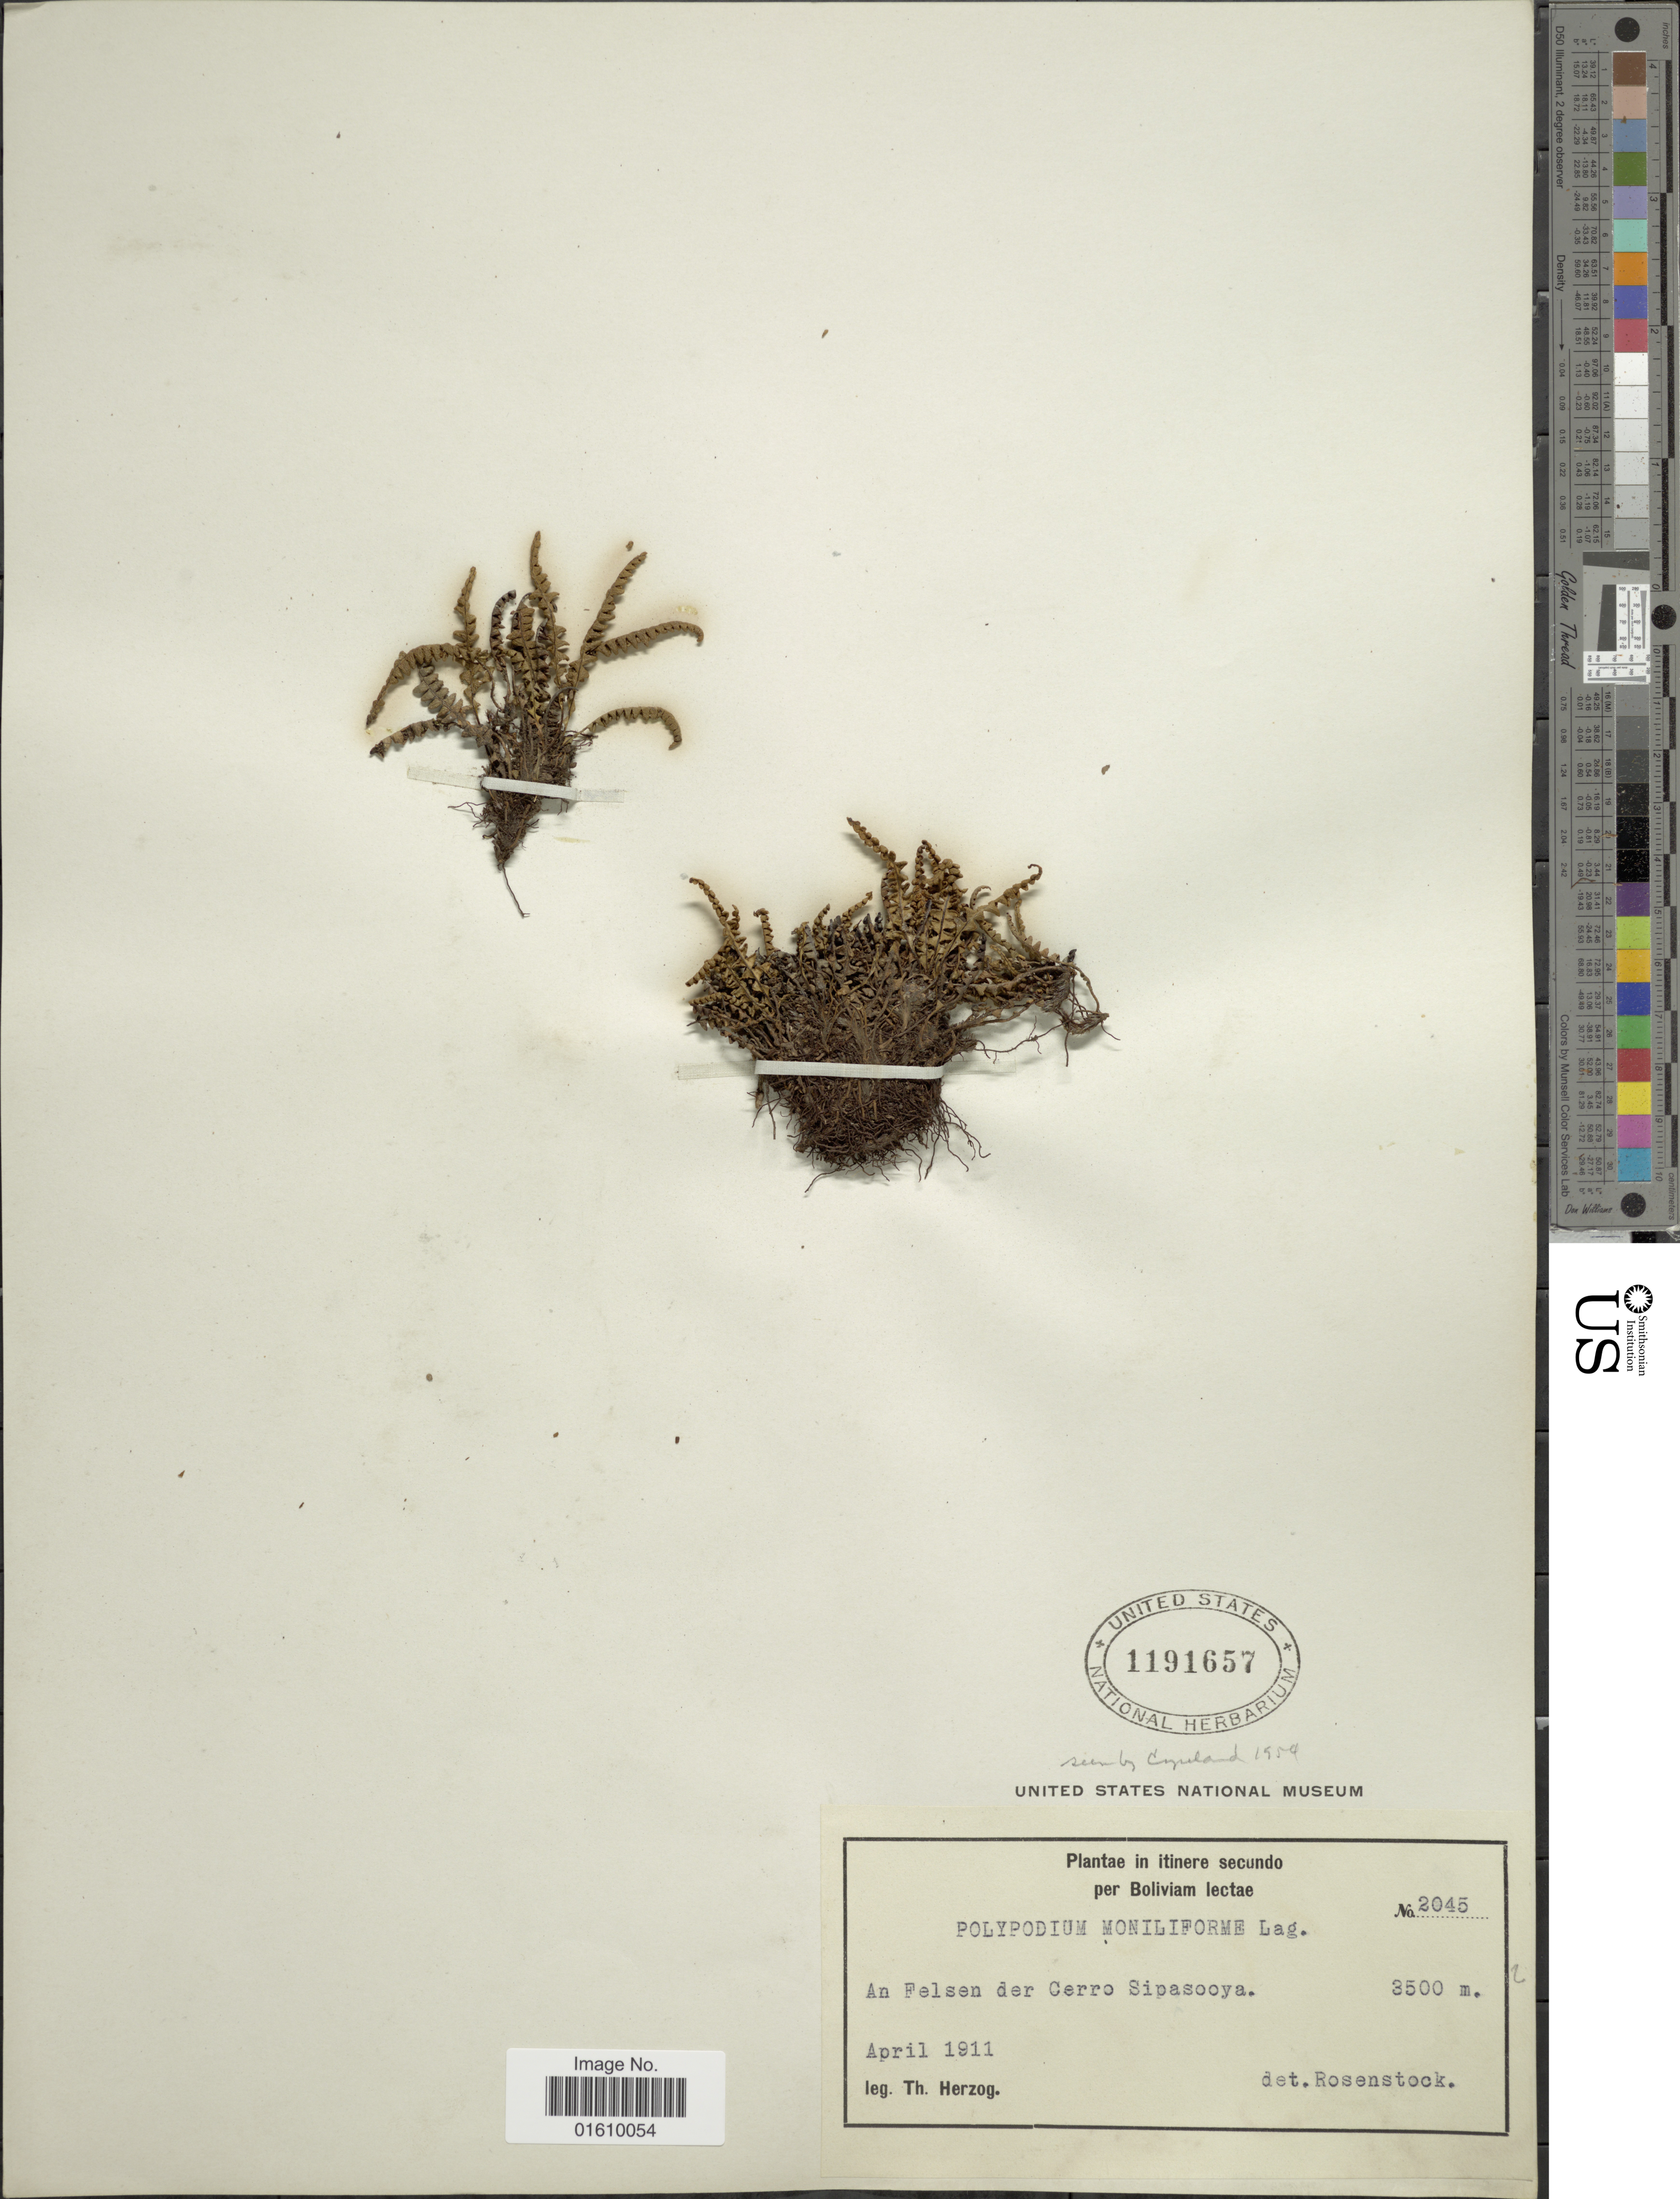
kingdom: Plantae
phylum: Tracheophyta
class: Polypodiopsida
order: Polypodiales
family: Polypodiaceae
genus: Melpomene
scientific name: Melpomene moniliformis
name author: (Lag. ex Sw.) A.R. Sm. & R.C. Moran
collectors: T. K. J. Herzog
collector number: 2045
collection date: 1911-04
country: Bolivia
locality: An Felsen der Cerro Sipasooya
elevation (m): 3500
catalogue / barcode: US 1191657